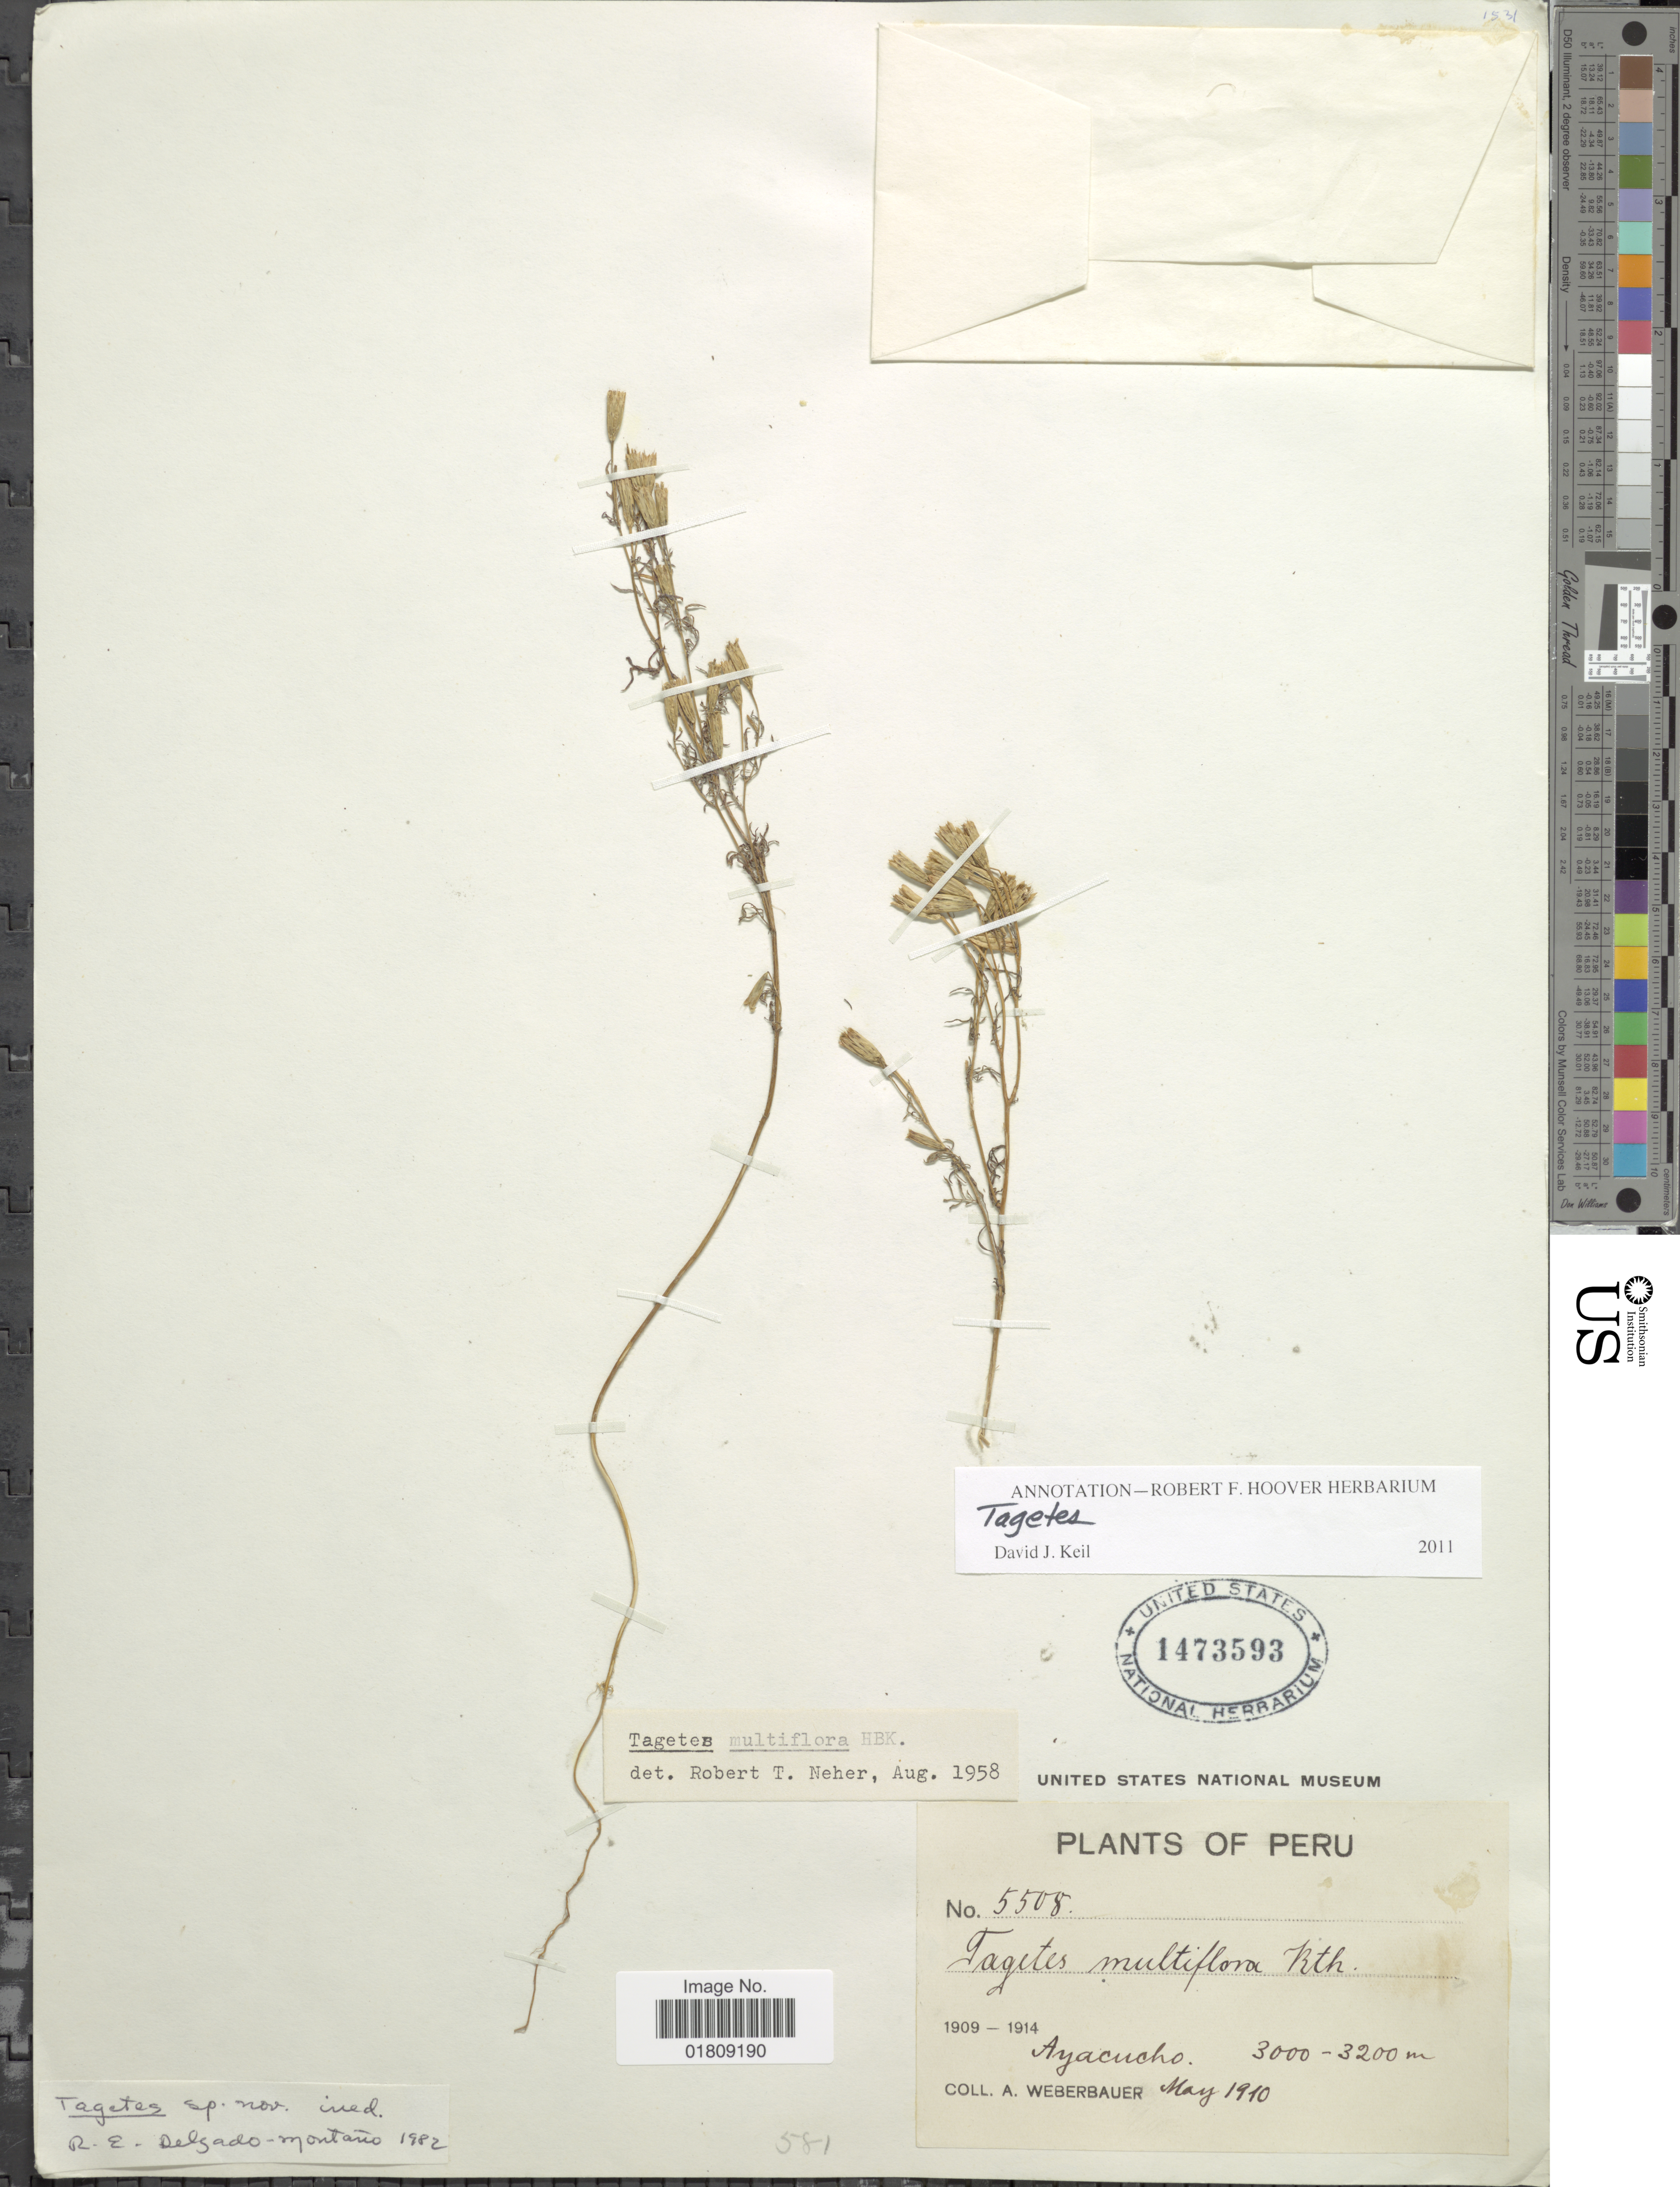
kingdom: Plantae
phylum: Tracheophyta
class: Magnoliopsida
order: Asterales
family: Asteraceae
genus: Tagetes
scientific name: Tagetes sp.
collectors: A. Weberbauer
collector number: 5508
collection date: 1910-05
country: Peru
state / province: Ayacucho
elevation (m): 3000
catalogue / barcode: US 1473593